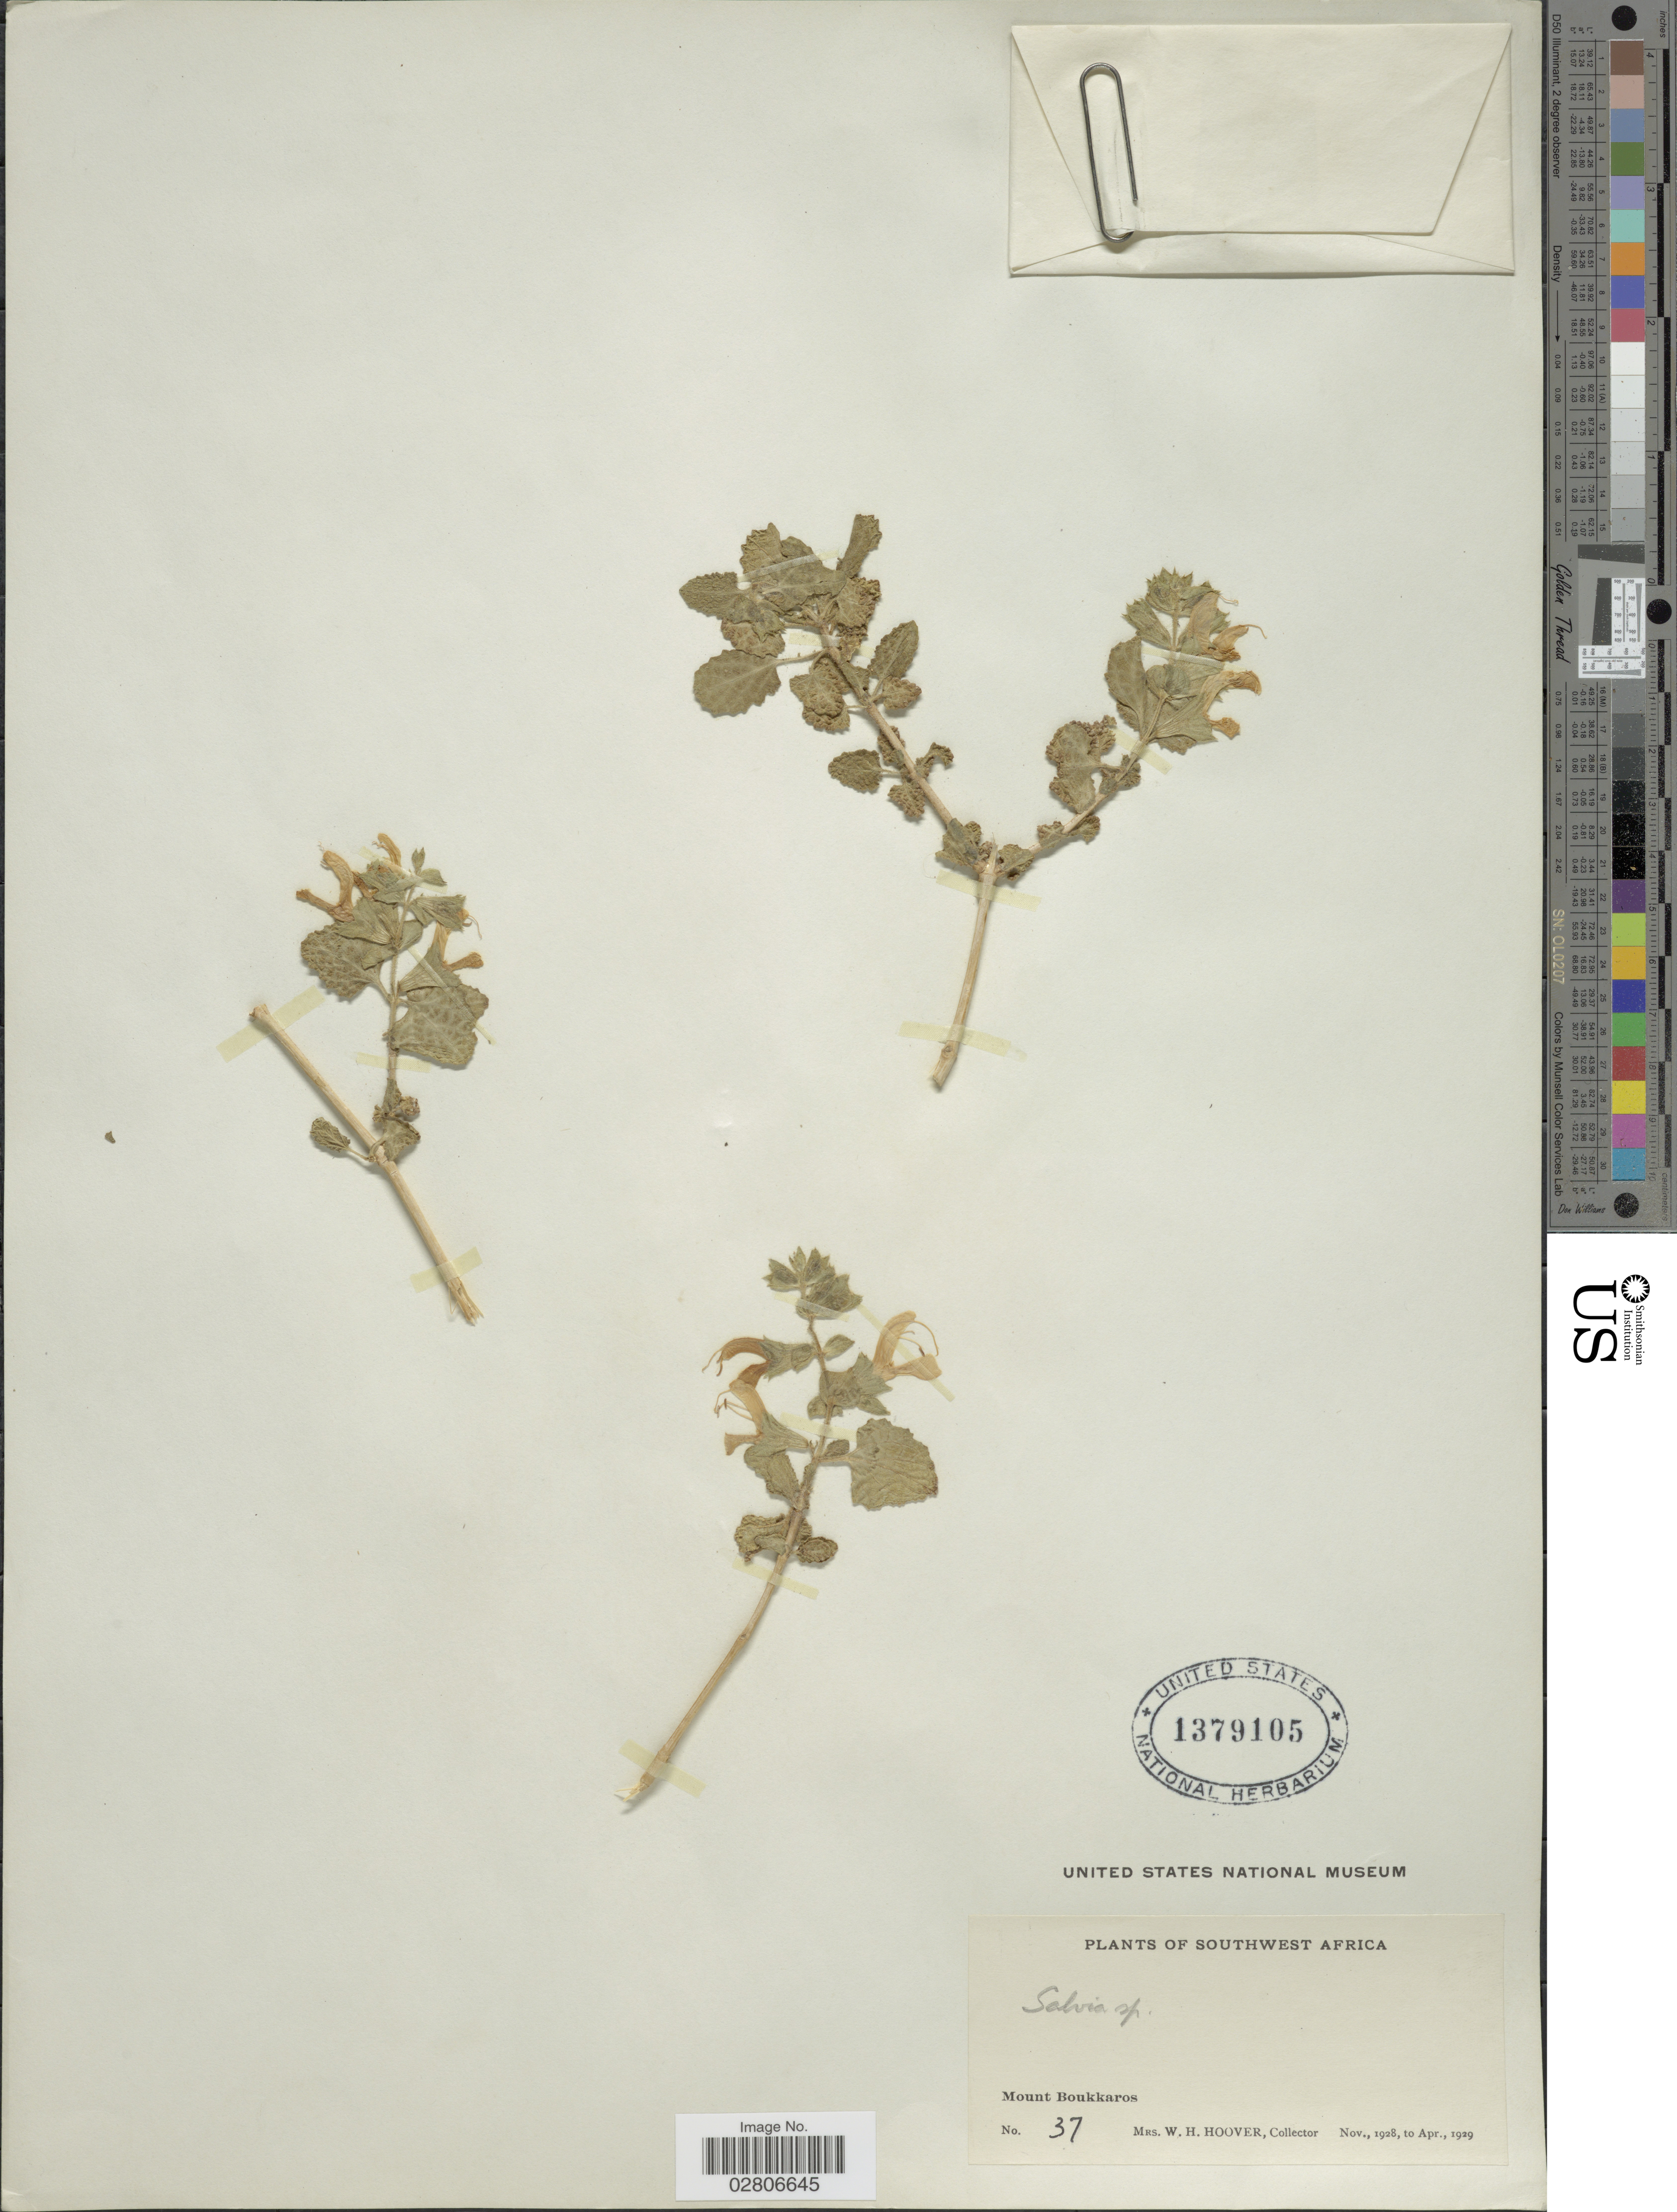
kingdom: Plantae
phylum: Tracheophyta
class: Magnoliopsida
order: Lamiales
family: Lamiaceae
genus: Salvia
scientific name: Salvia sp.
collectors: W. H. Hoover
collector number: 37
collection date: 1928-11/1929-04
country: Namibia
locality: Southwest Africa, Mount Boukkaros.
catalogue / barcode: US 1379105